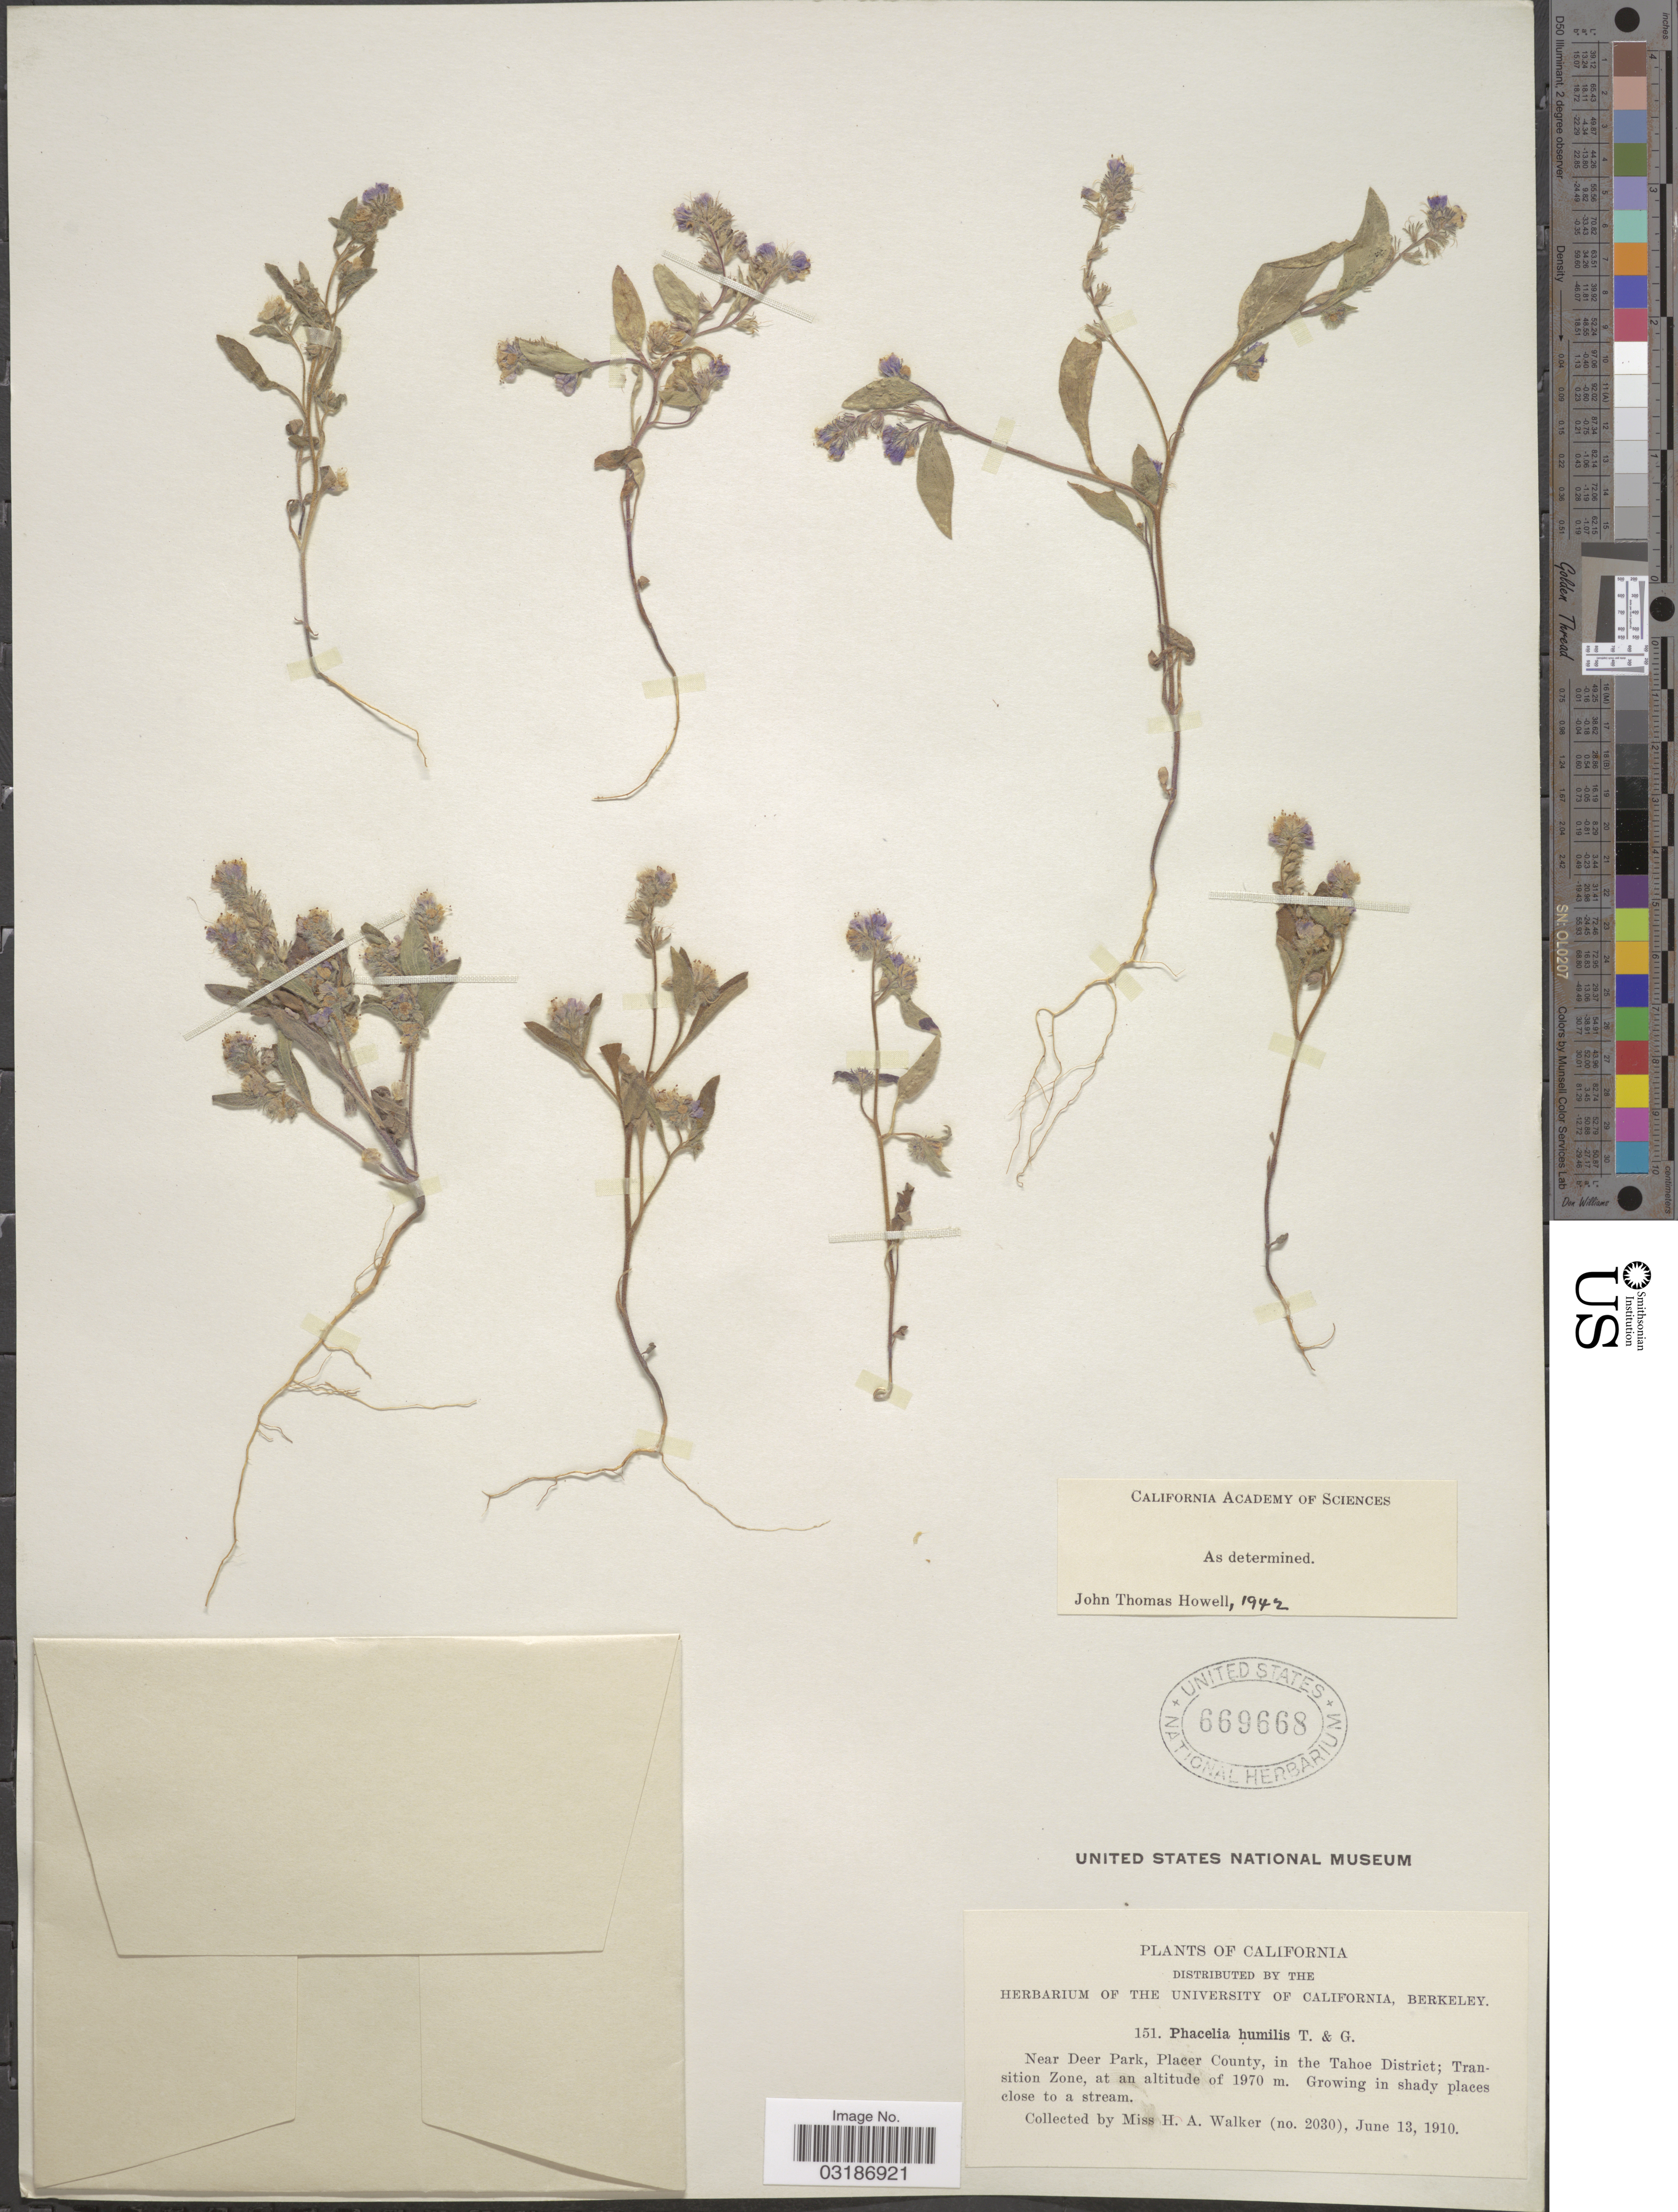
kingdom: Plantae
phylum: Tracheophyta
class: Magnoliopsida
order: Boraginales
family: Hydrophyllaceae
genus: Phacelia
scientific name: Phacelia humilis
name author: Torr. & A. Gray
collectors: H. Walker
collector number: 2030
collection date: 1910-06-13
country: United States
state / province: California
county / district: Placer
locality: Near Deer Park, Placer County, in the Tahoe District; Transition Zone.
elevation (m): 1970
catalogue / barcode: US 669668